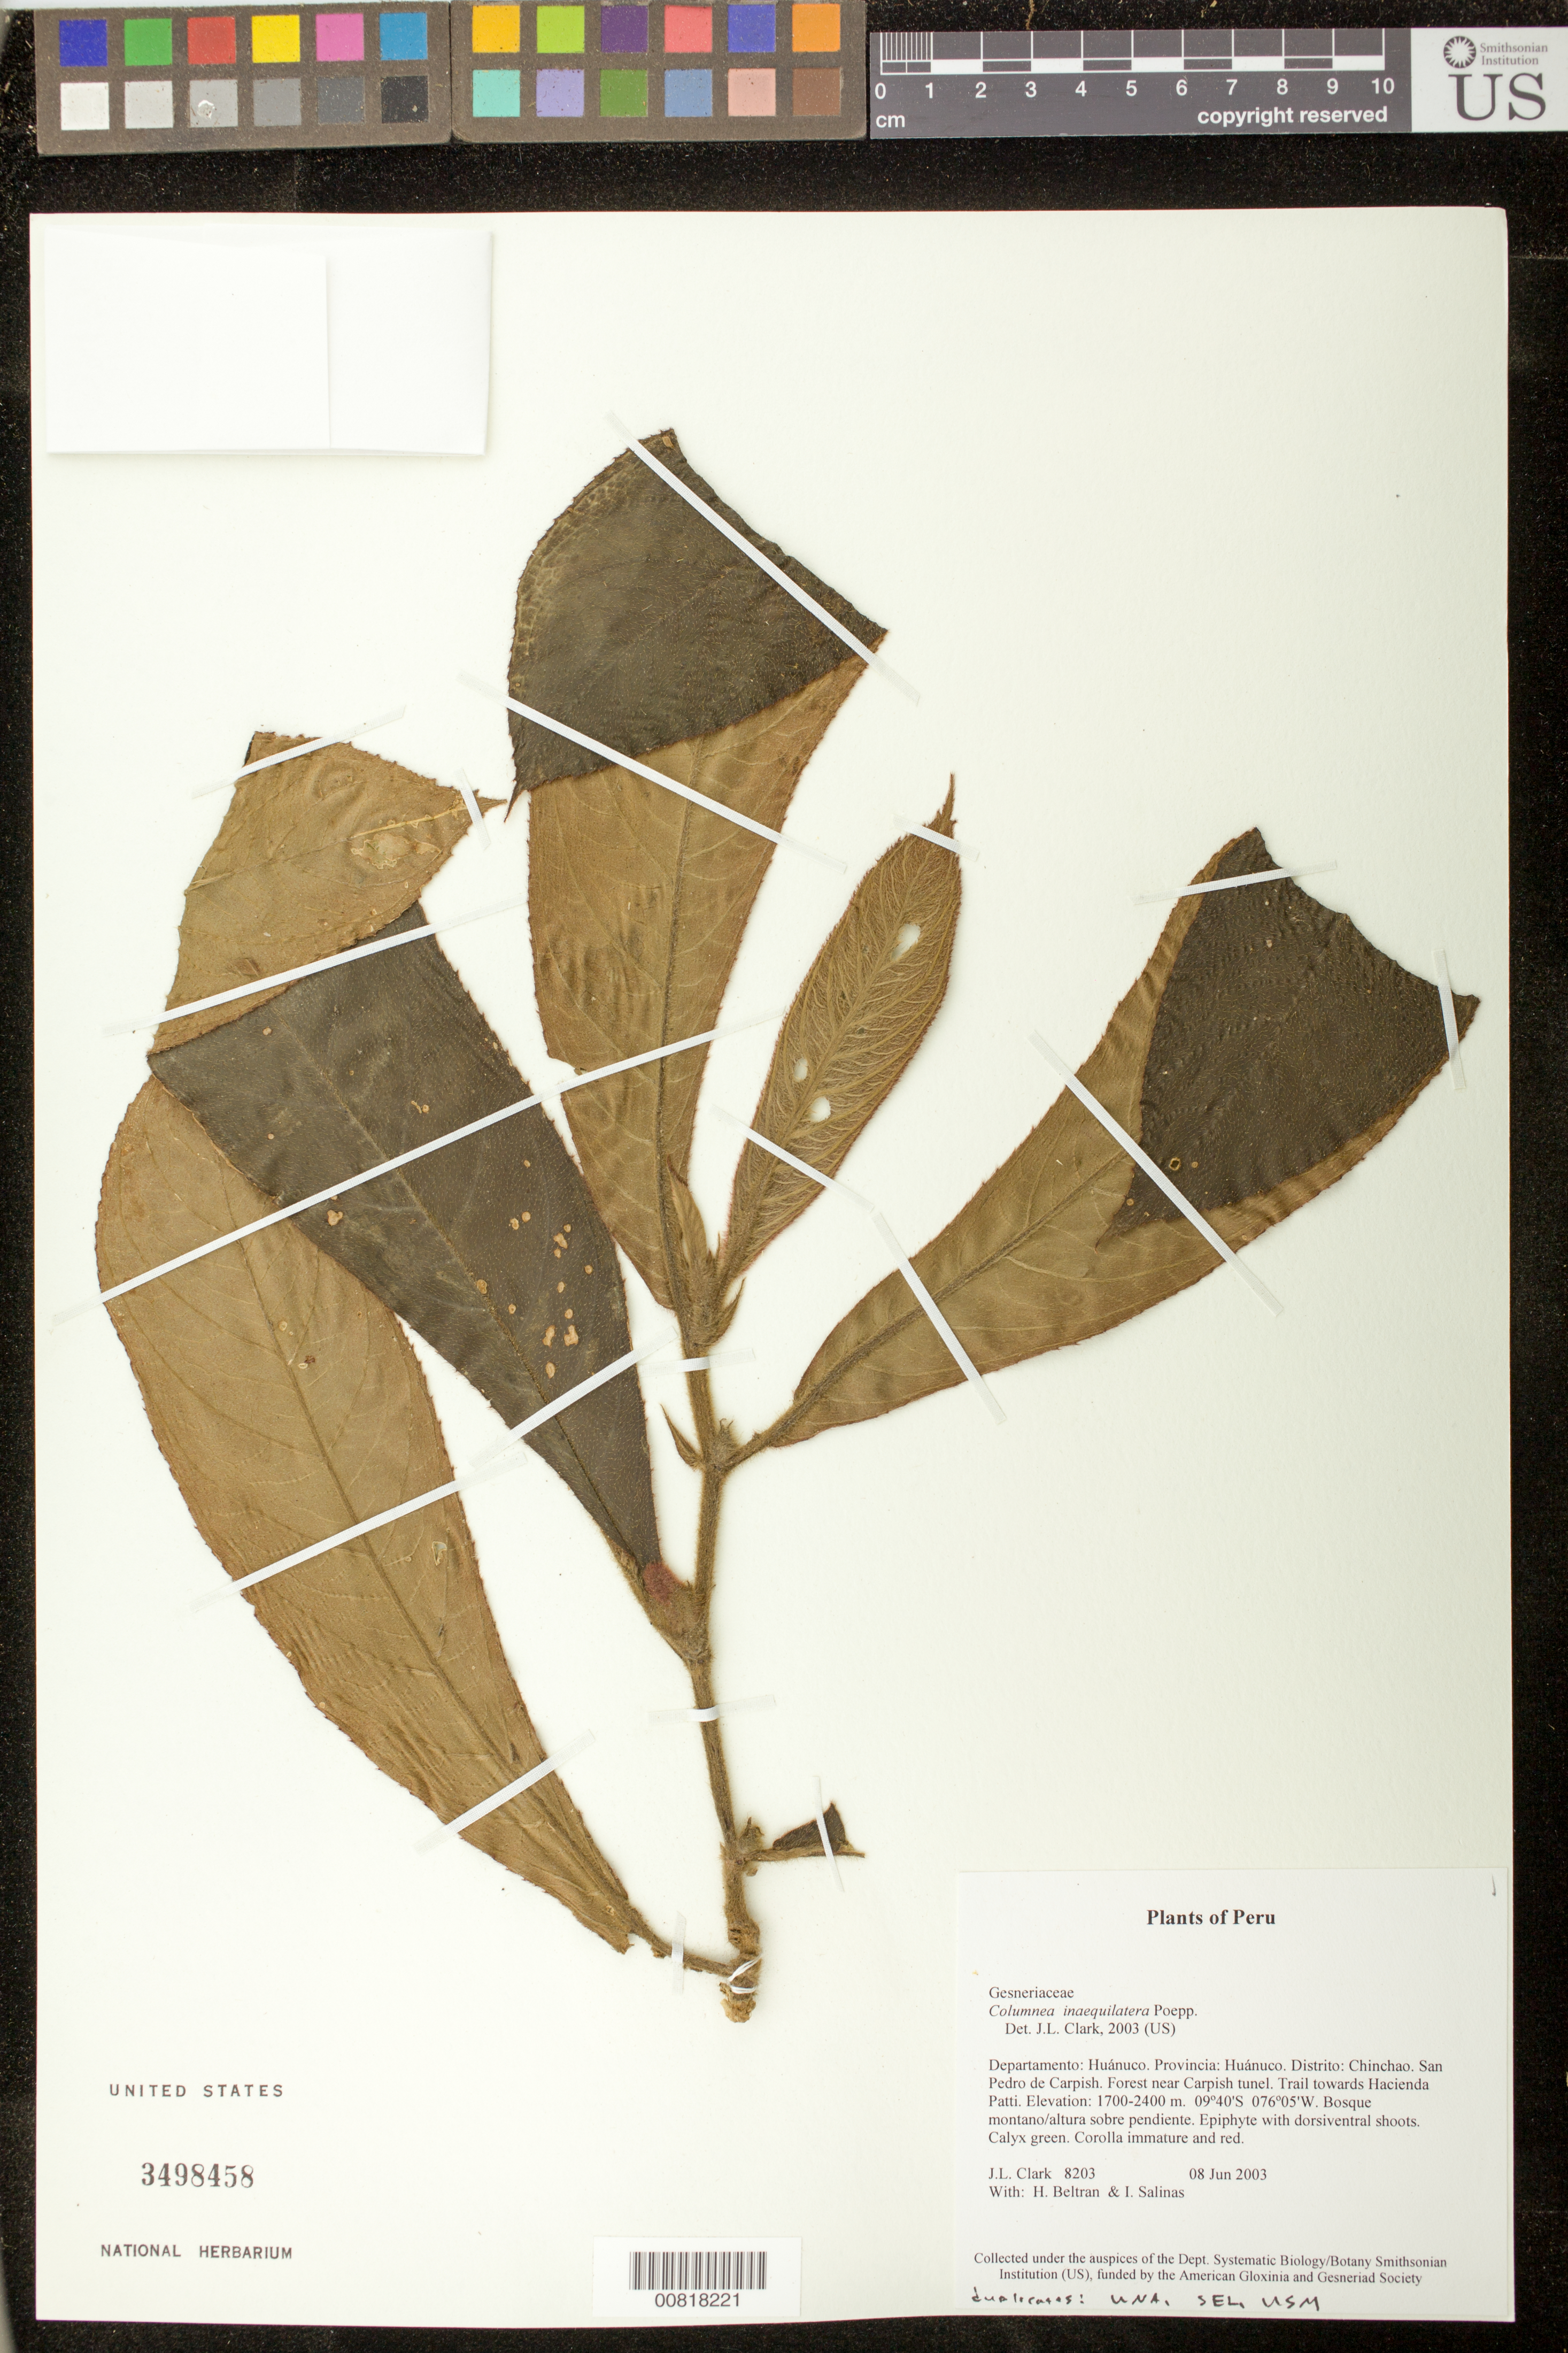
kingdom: Plantae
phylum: Tracheophyta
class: Magnoliopsida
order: Lamiales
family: Gesneriaceae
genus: Columnea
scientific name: Columnea inaequilatera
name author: Poepp.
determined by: Clark, J. L., (SEL), The Marie Selby Botanical Garden (UNITED STATES)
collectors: J. L. Clark, H. Beltran & I. Salinas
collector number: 8203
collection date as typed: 08 Jun 2003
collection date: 2003-06-08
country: Peru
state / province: Huánuco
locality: Huánuco. Distrito: Chinchao. San Pedro de Carpish. Forest near Carpish tunel. Trail towards Hacienda Patti.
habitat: Bosque montano/altura sobre pendiente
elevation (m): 1700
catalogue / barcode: US 3498458